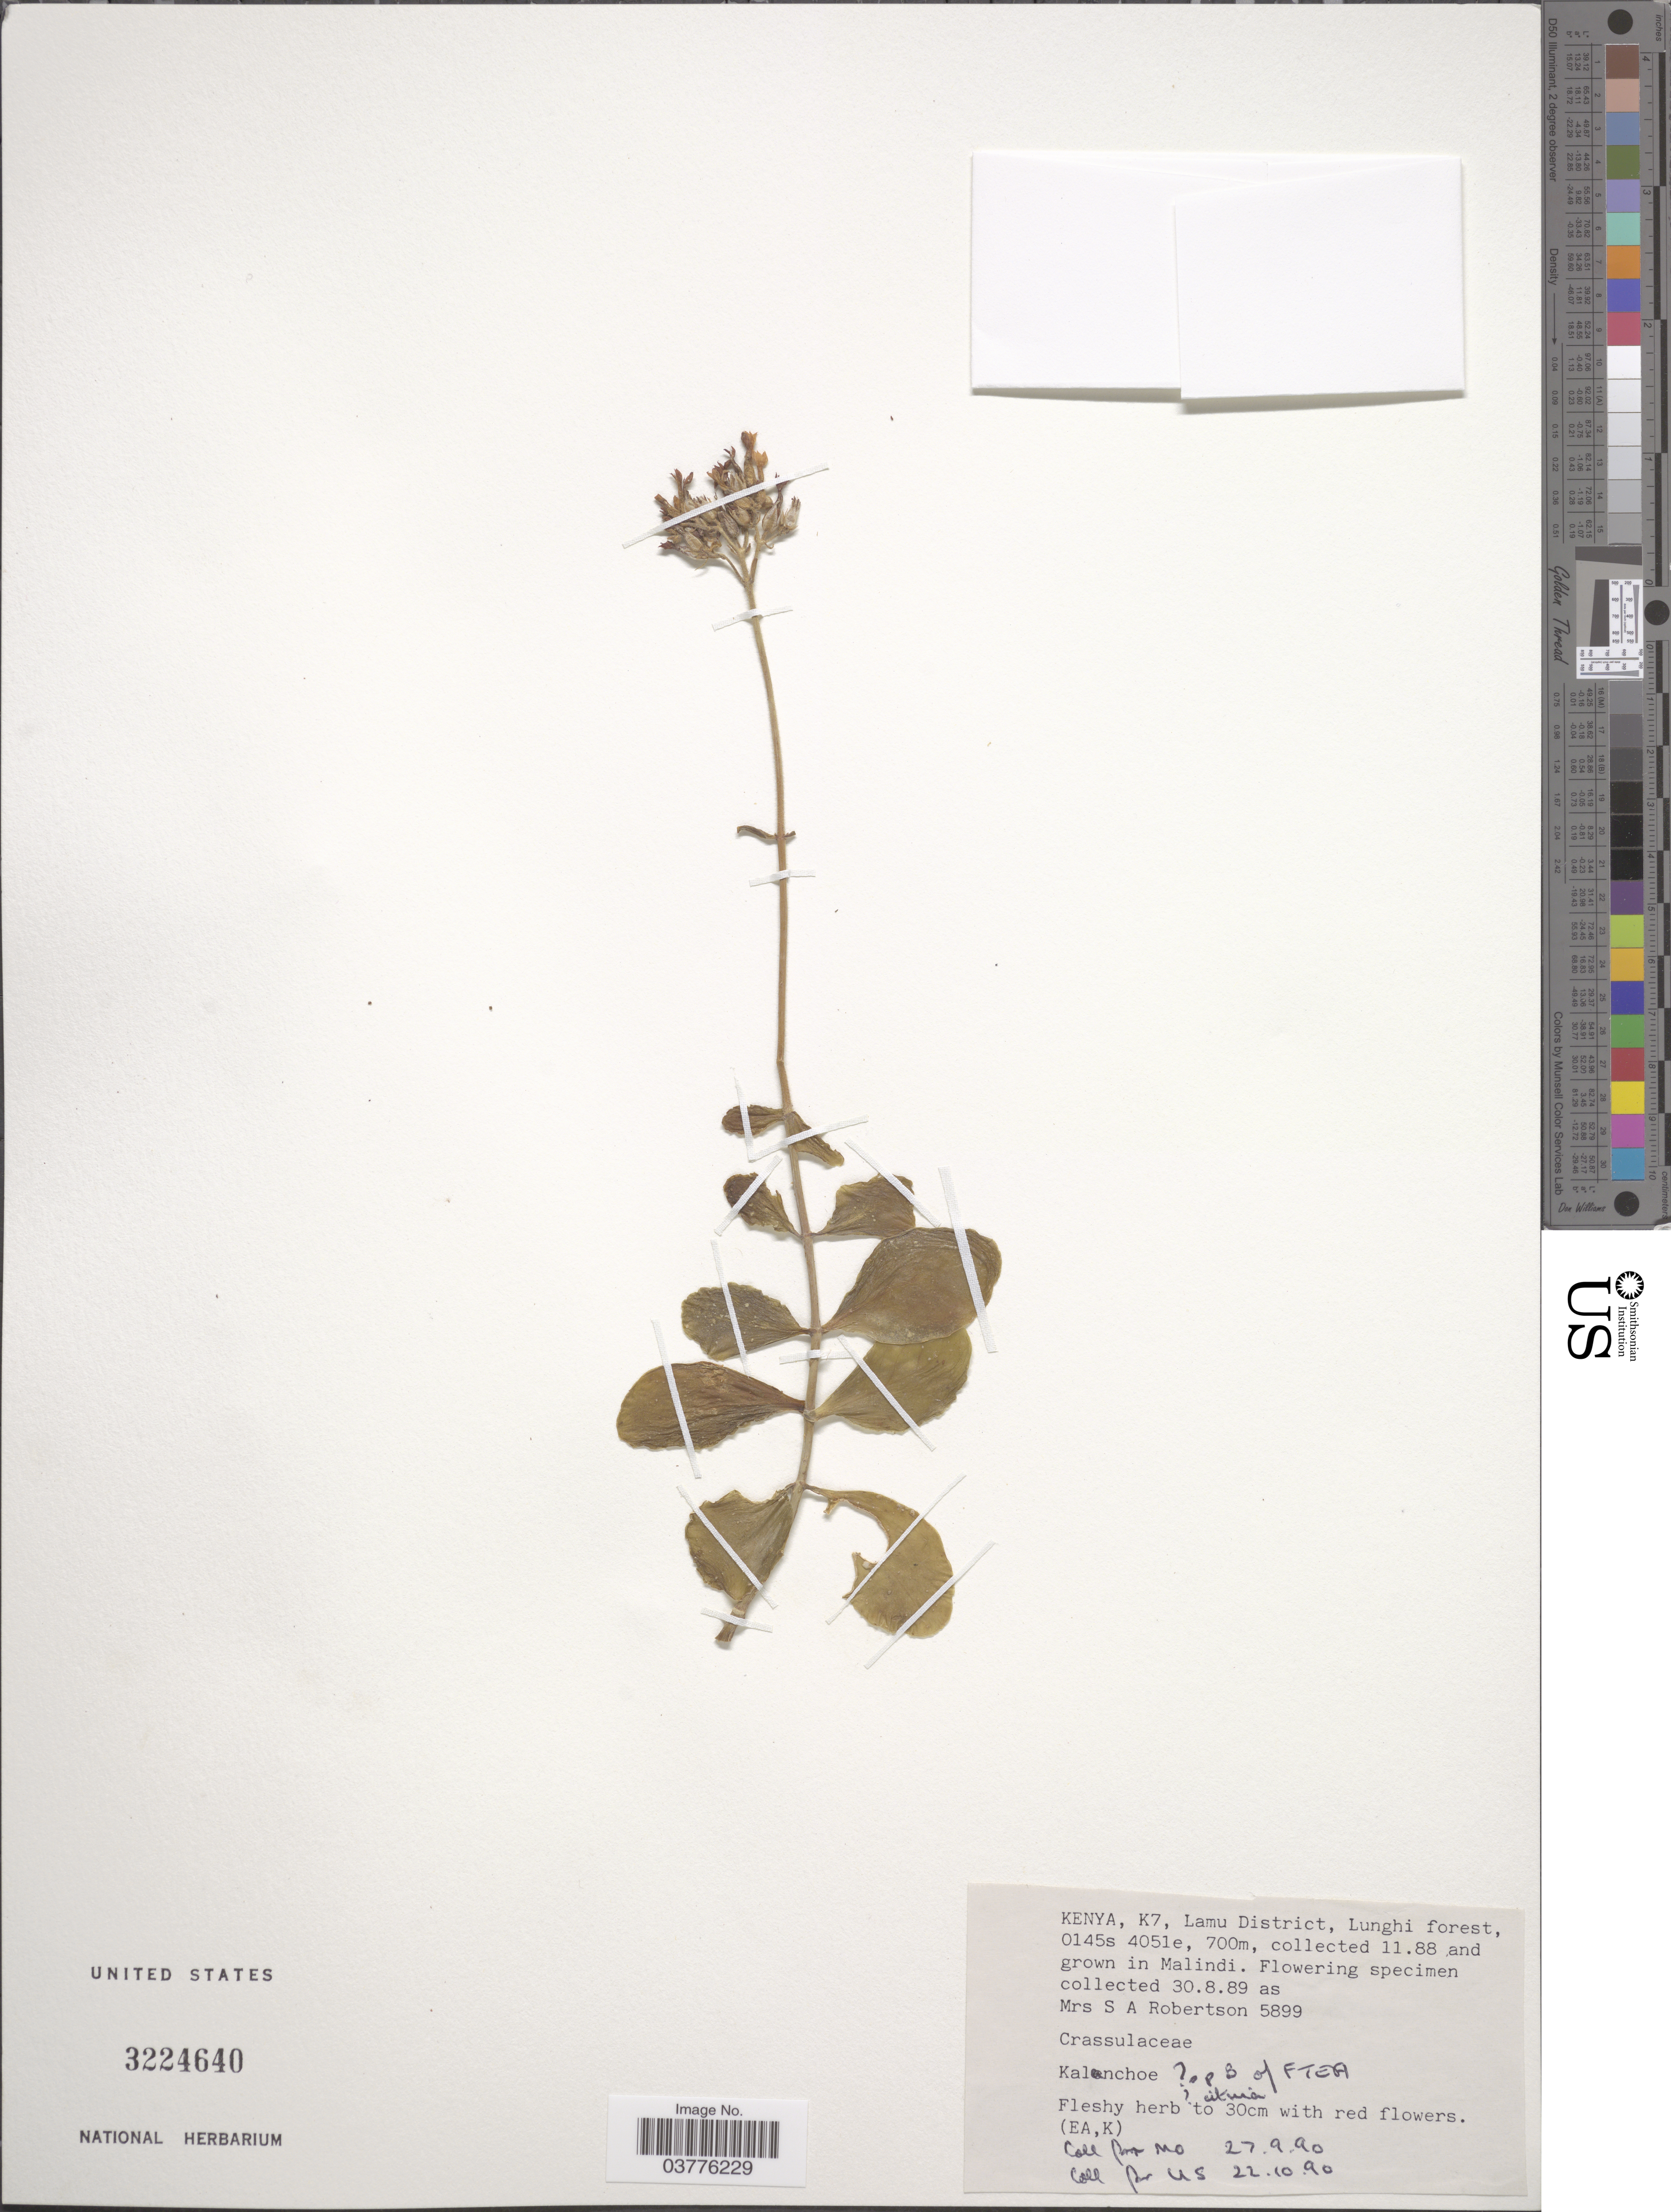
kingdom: Plantae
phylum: Tracheophyta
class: Magnoliopsida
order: Saxifragales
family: Crassulaceae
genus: Kalanchoe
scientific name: Kalanchoe sp.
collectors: S. Robertson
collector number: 5899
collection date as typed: Transcribed d/m/y: 30/8/89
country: Kenya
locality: Malindi.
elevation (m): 700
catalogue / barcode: US 3224640